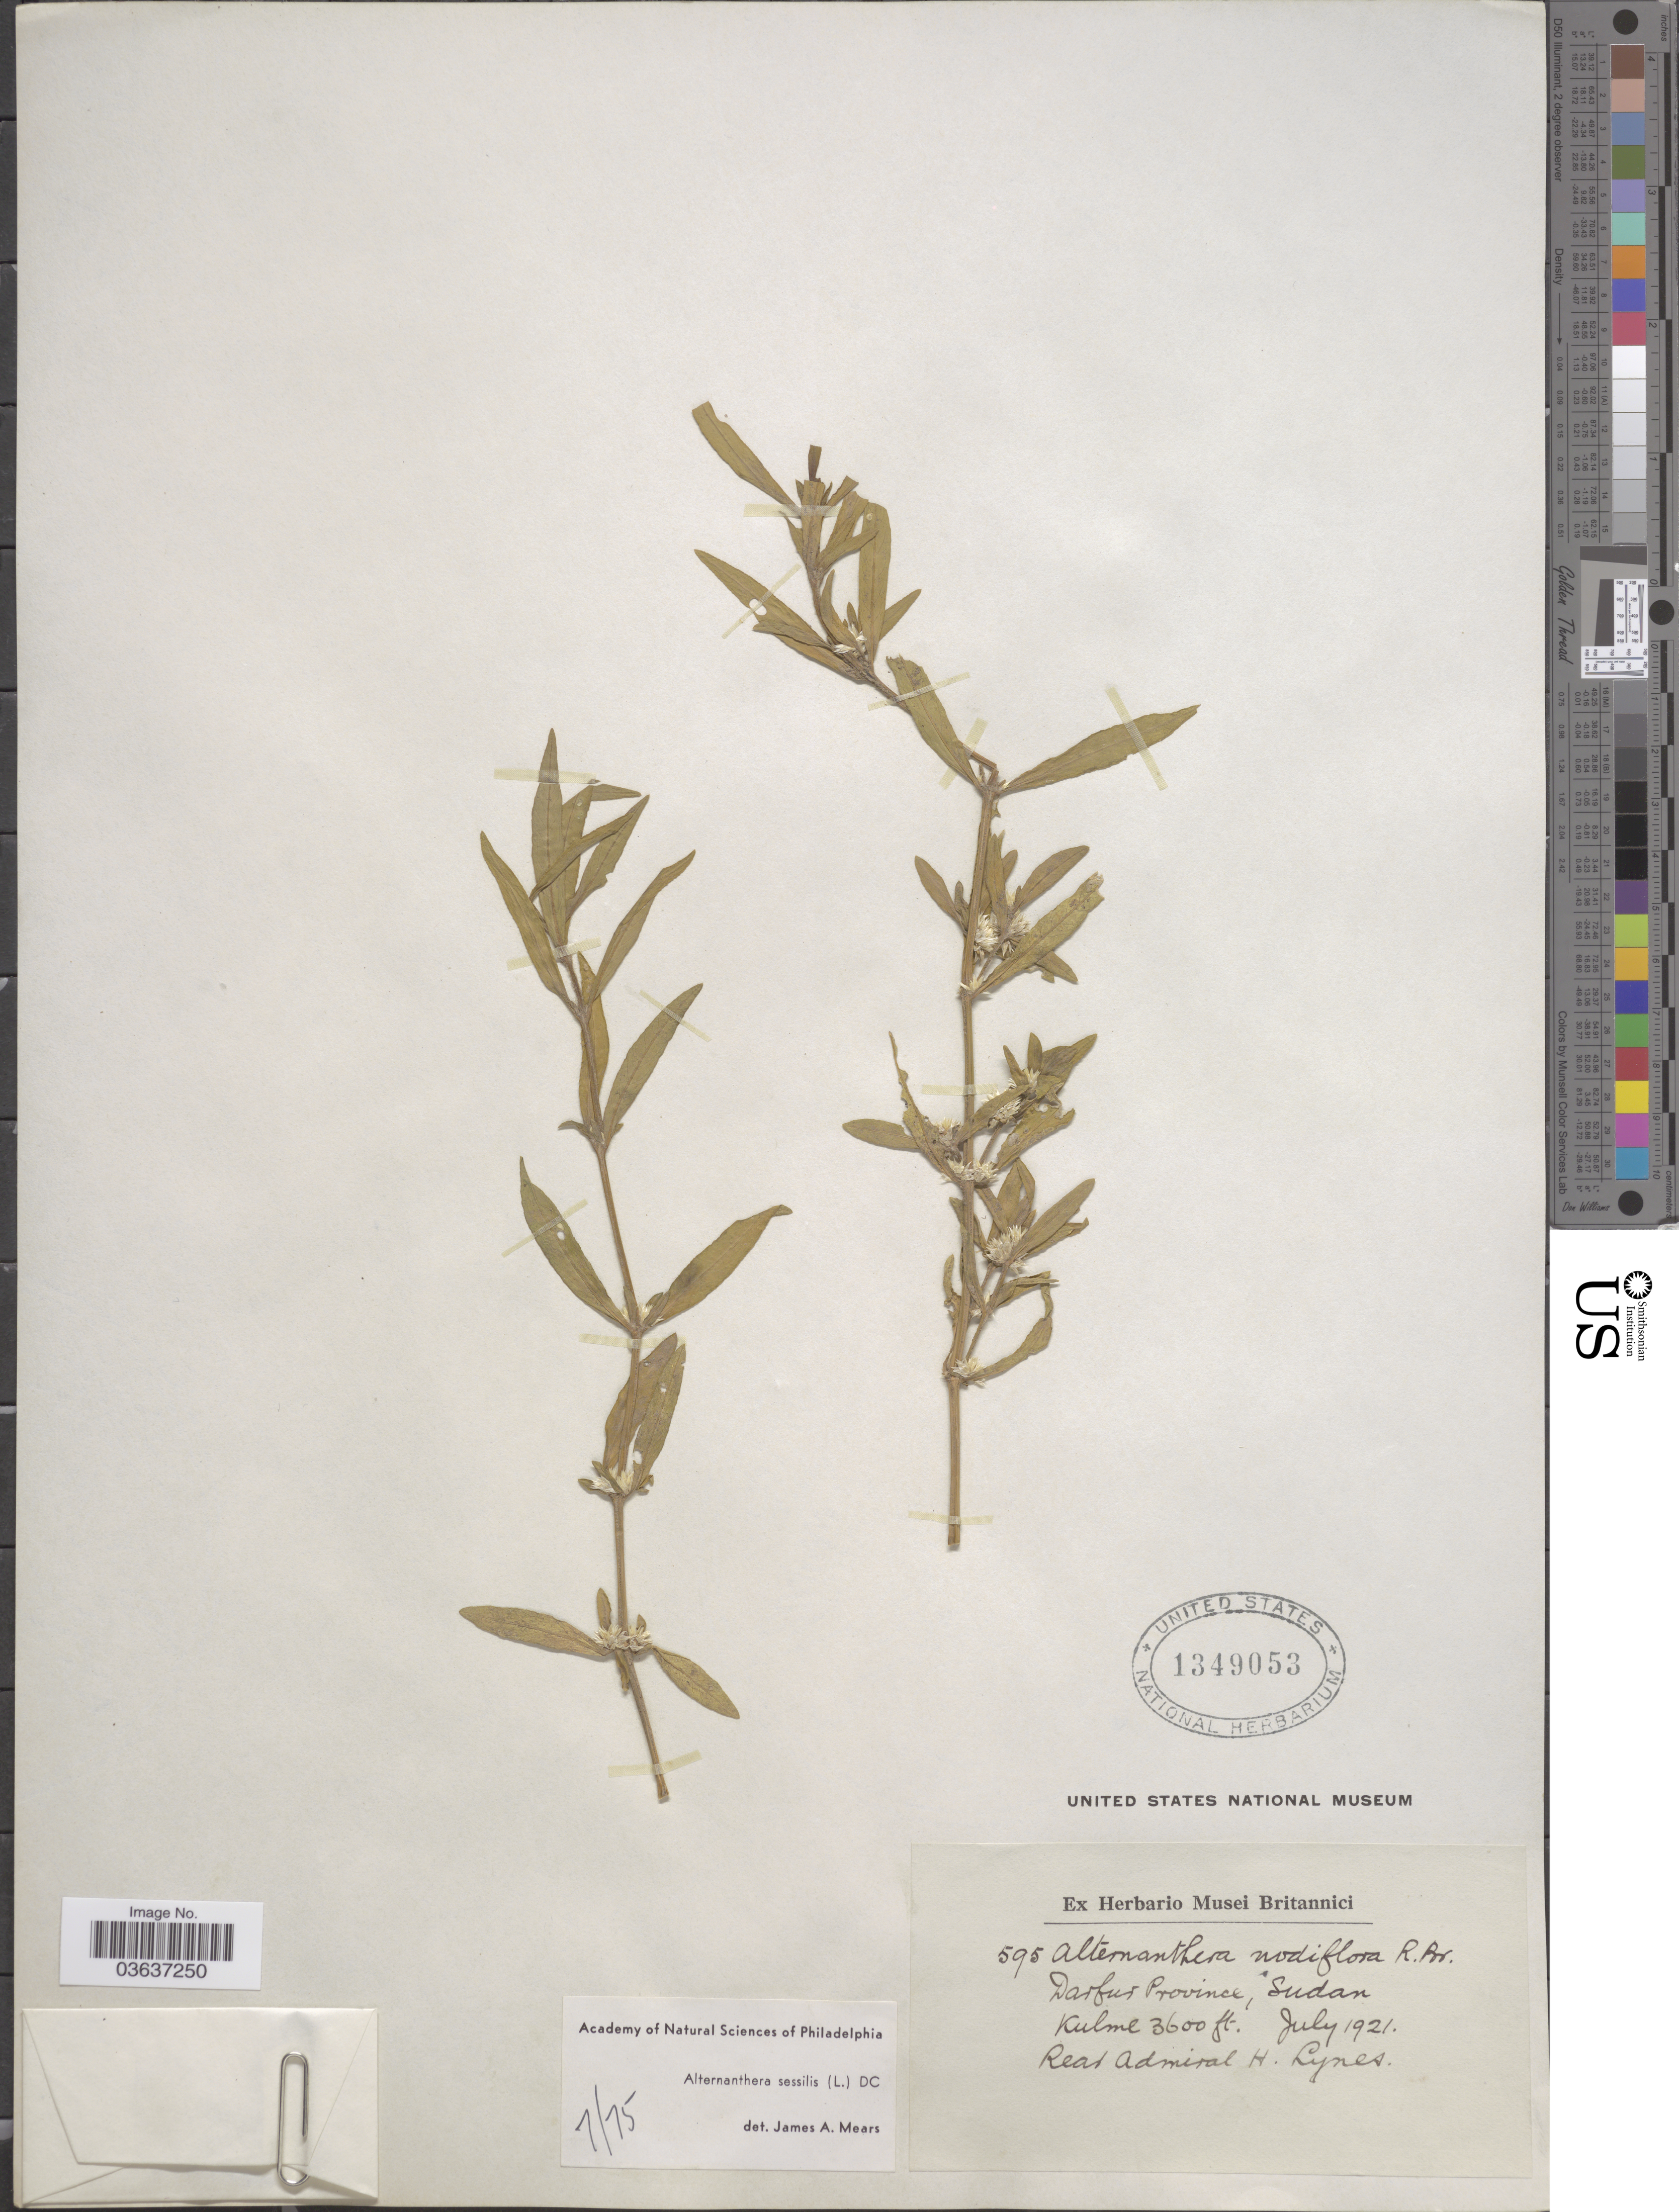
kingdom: Plantae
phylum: Tracheophyta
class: Magnoliopsida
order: Caryophyllales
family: Amaranthaceae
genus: Alternanthera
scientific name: Alternanthera sessilis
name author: (L.) DC.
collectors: H. Lynes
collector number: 595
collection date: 1921-07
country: Sudan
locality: Darfur Province. Kulme.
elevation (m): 1097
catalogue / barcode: US 1349053